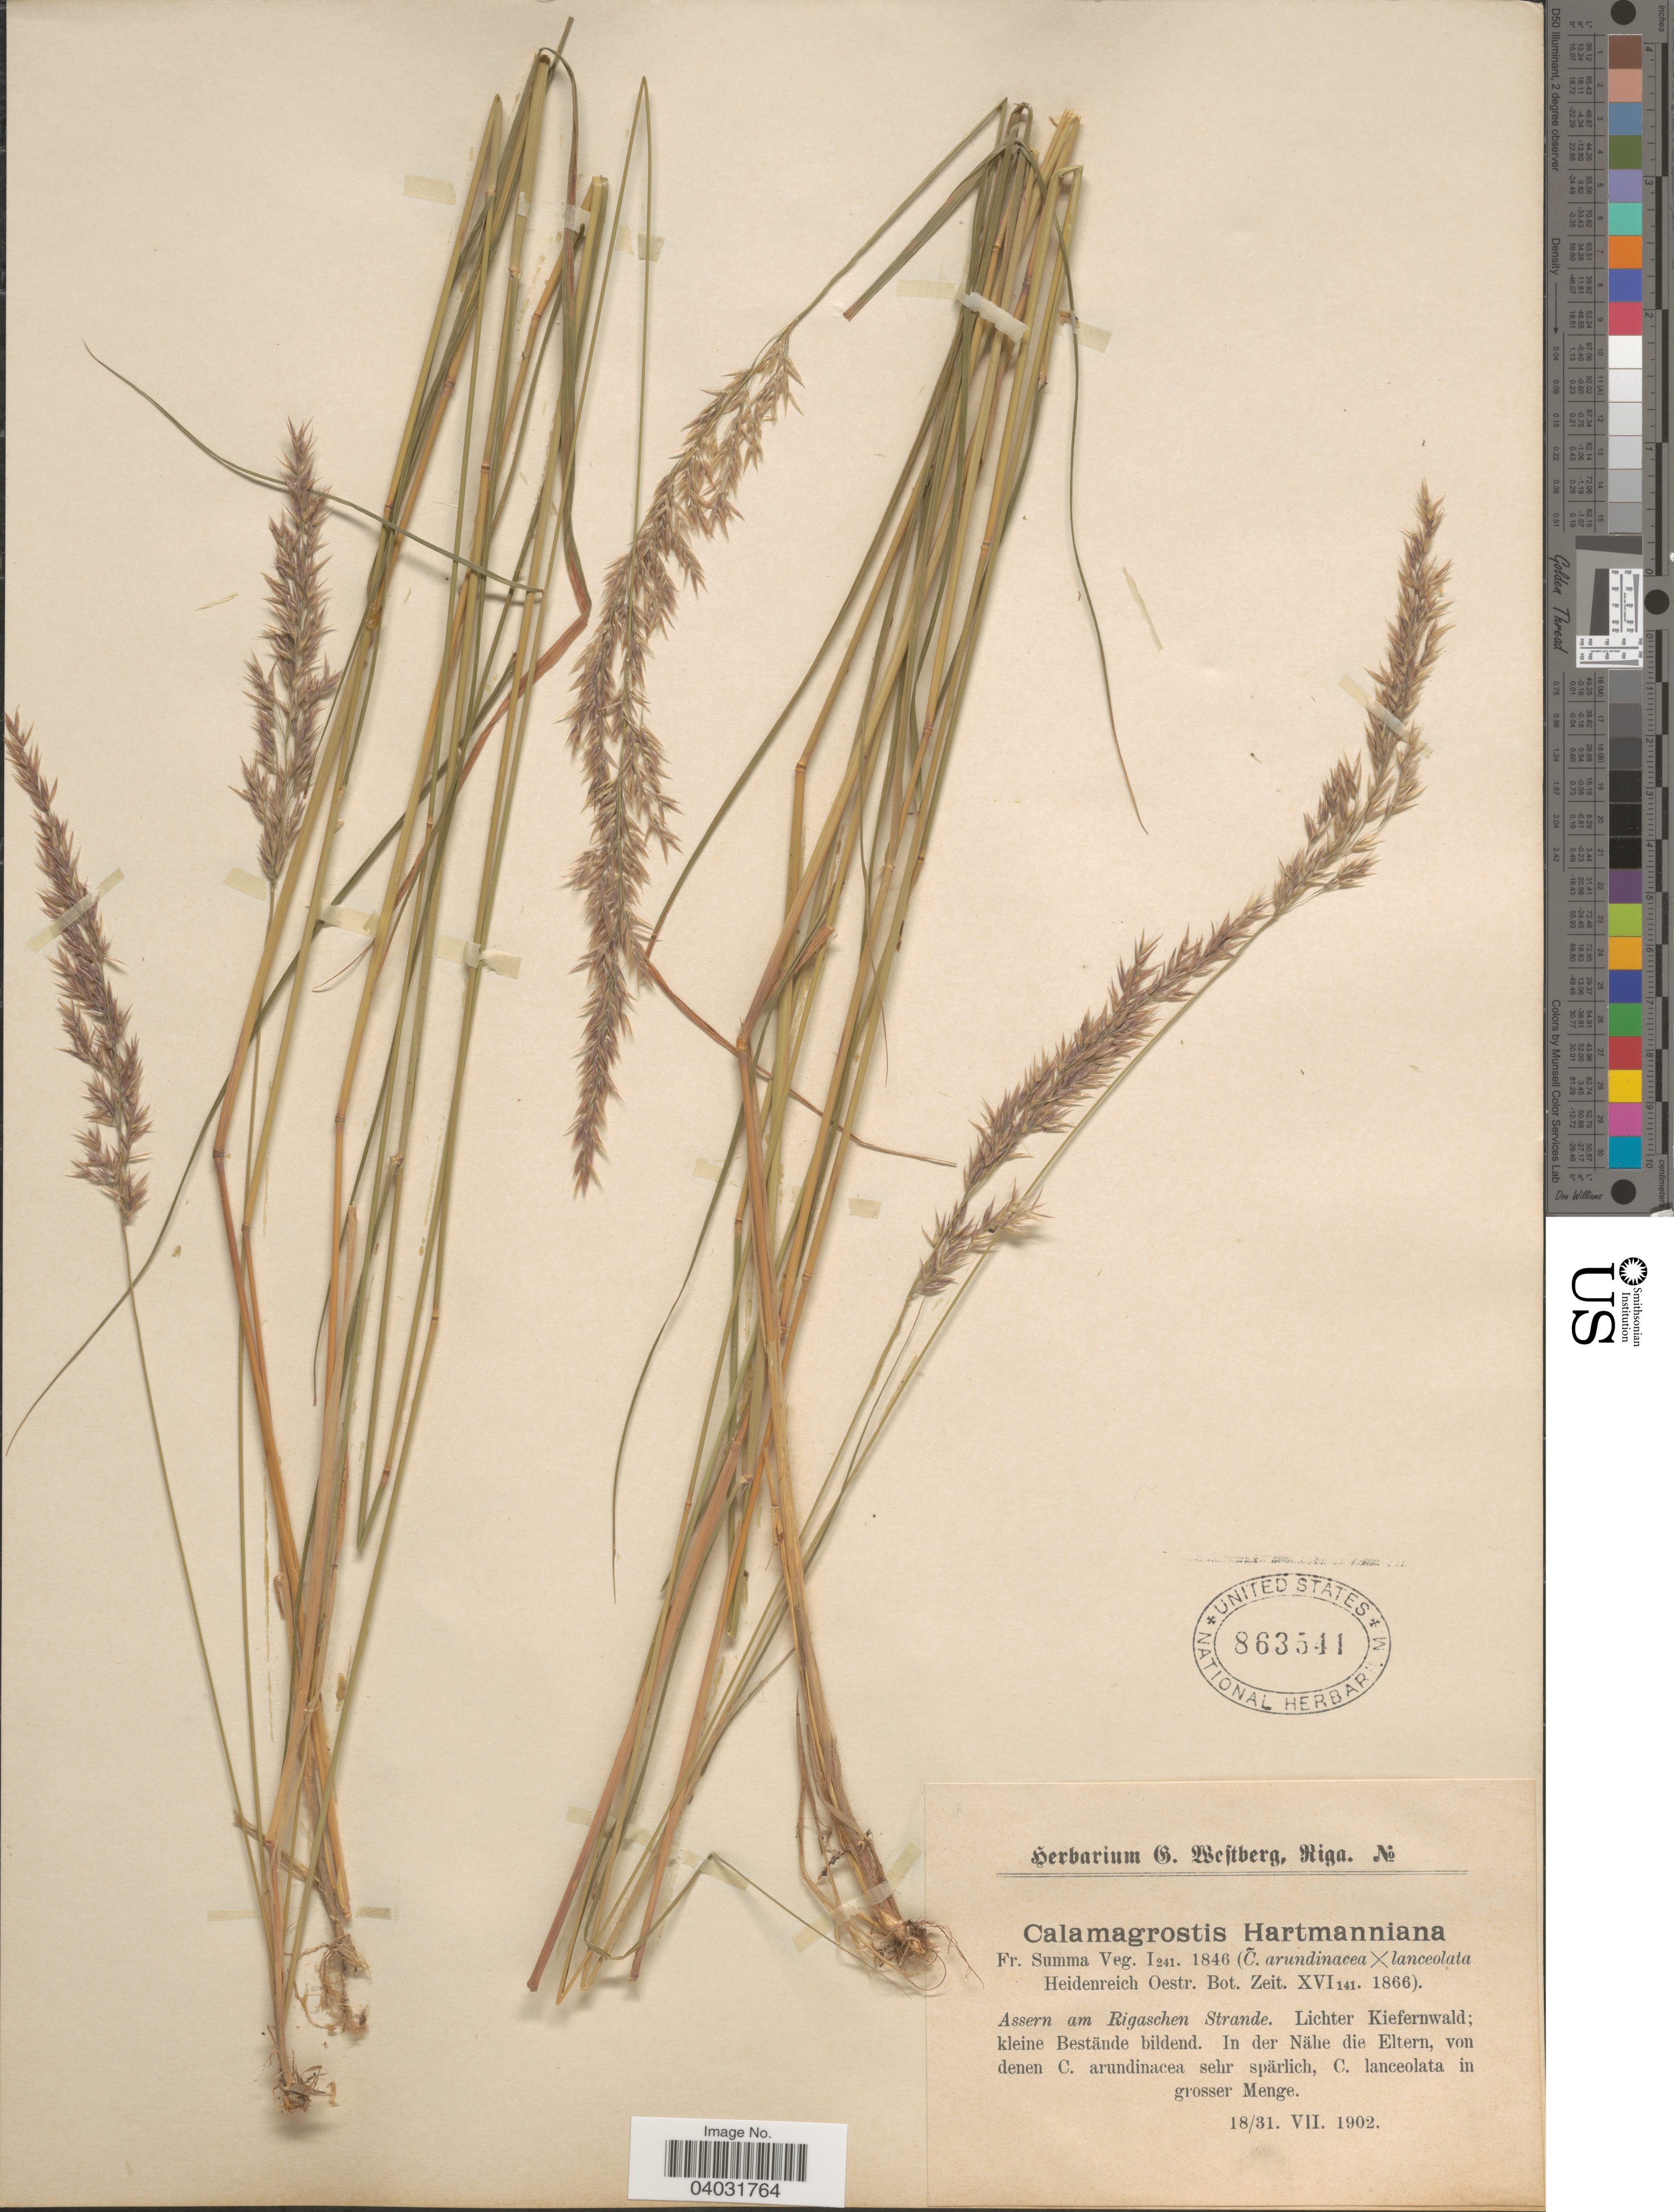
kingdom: Plantae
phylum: Tracheophyta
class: Liliopsida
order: Poales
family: Poaceae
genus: Calamagrostis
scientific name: Calamagrostis x hartmanniana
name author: Fries.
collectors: Ex herb. O. Westberg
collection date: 1902-07-18/1902-07-31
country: Latvia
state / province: Riga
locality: Assern am Rigaschen Strande. Lichter Kiefernwald.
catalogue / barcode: US 863541